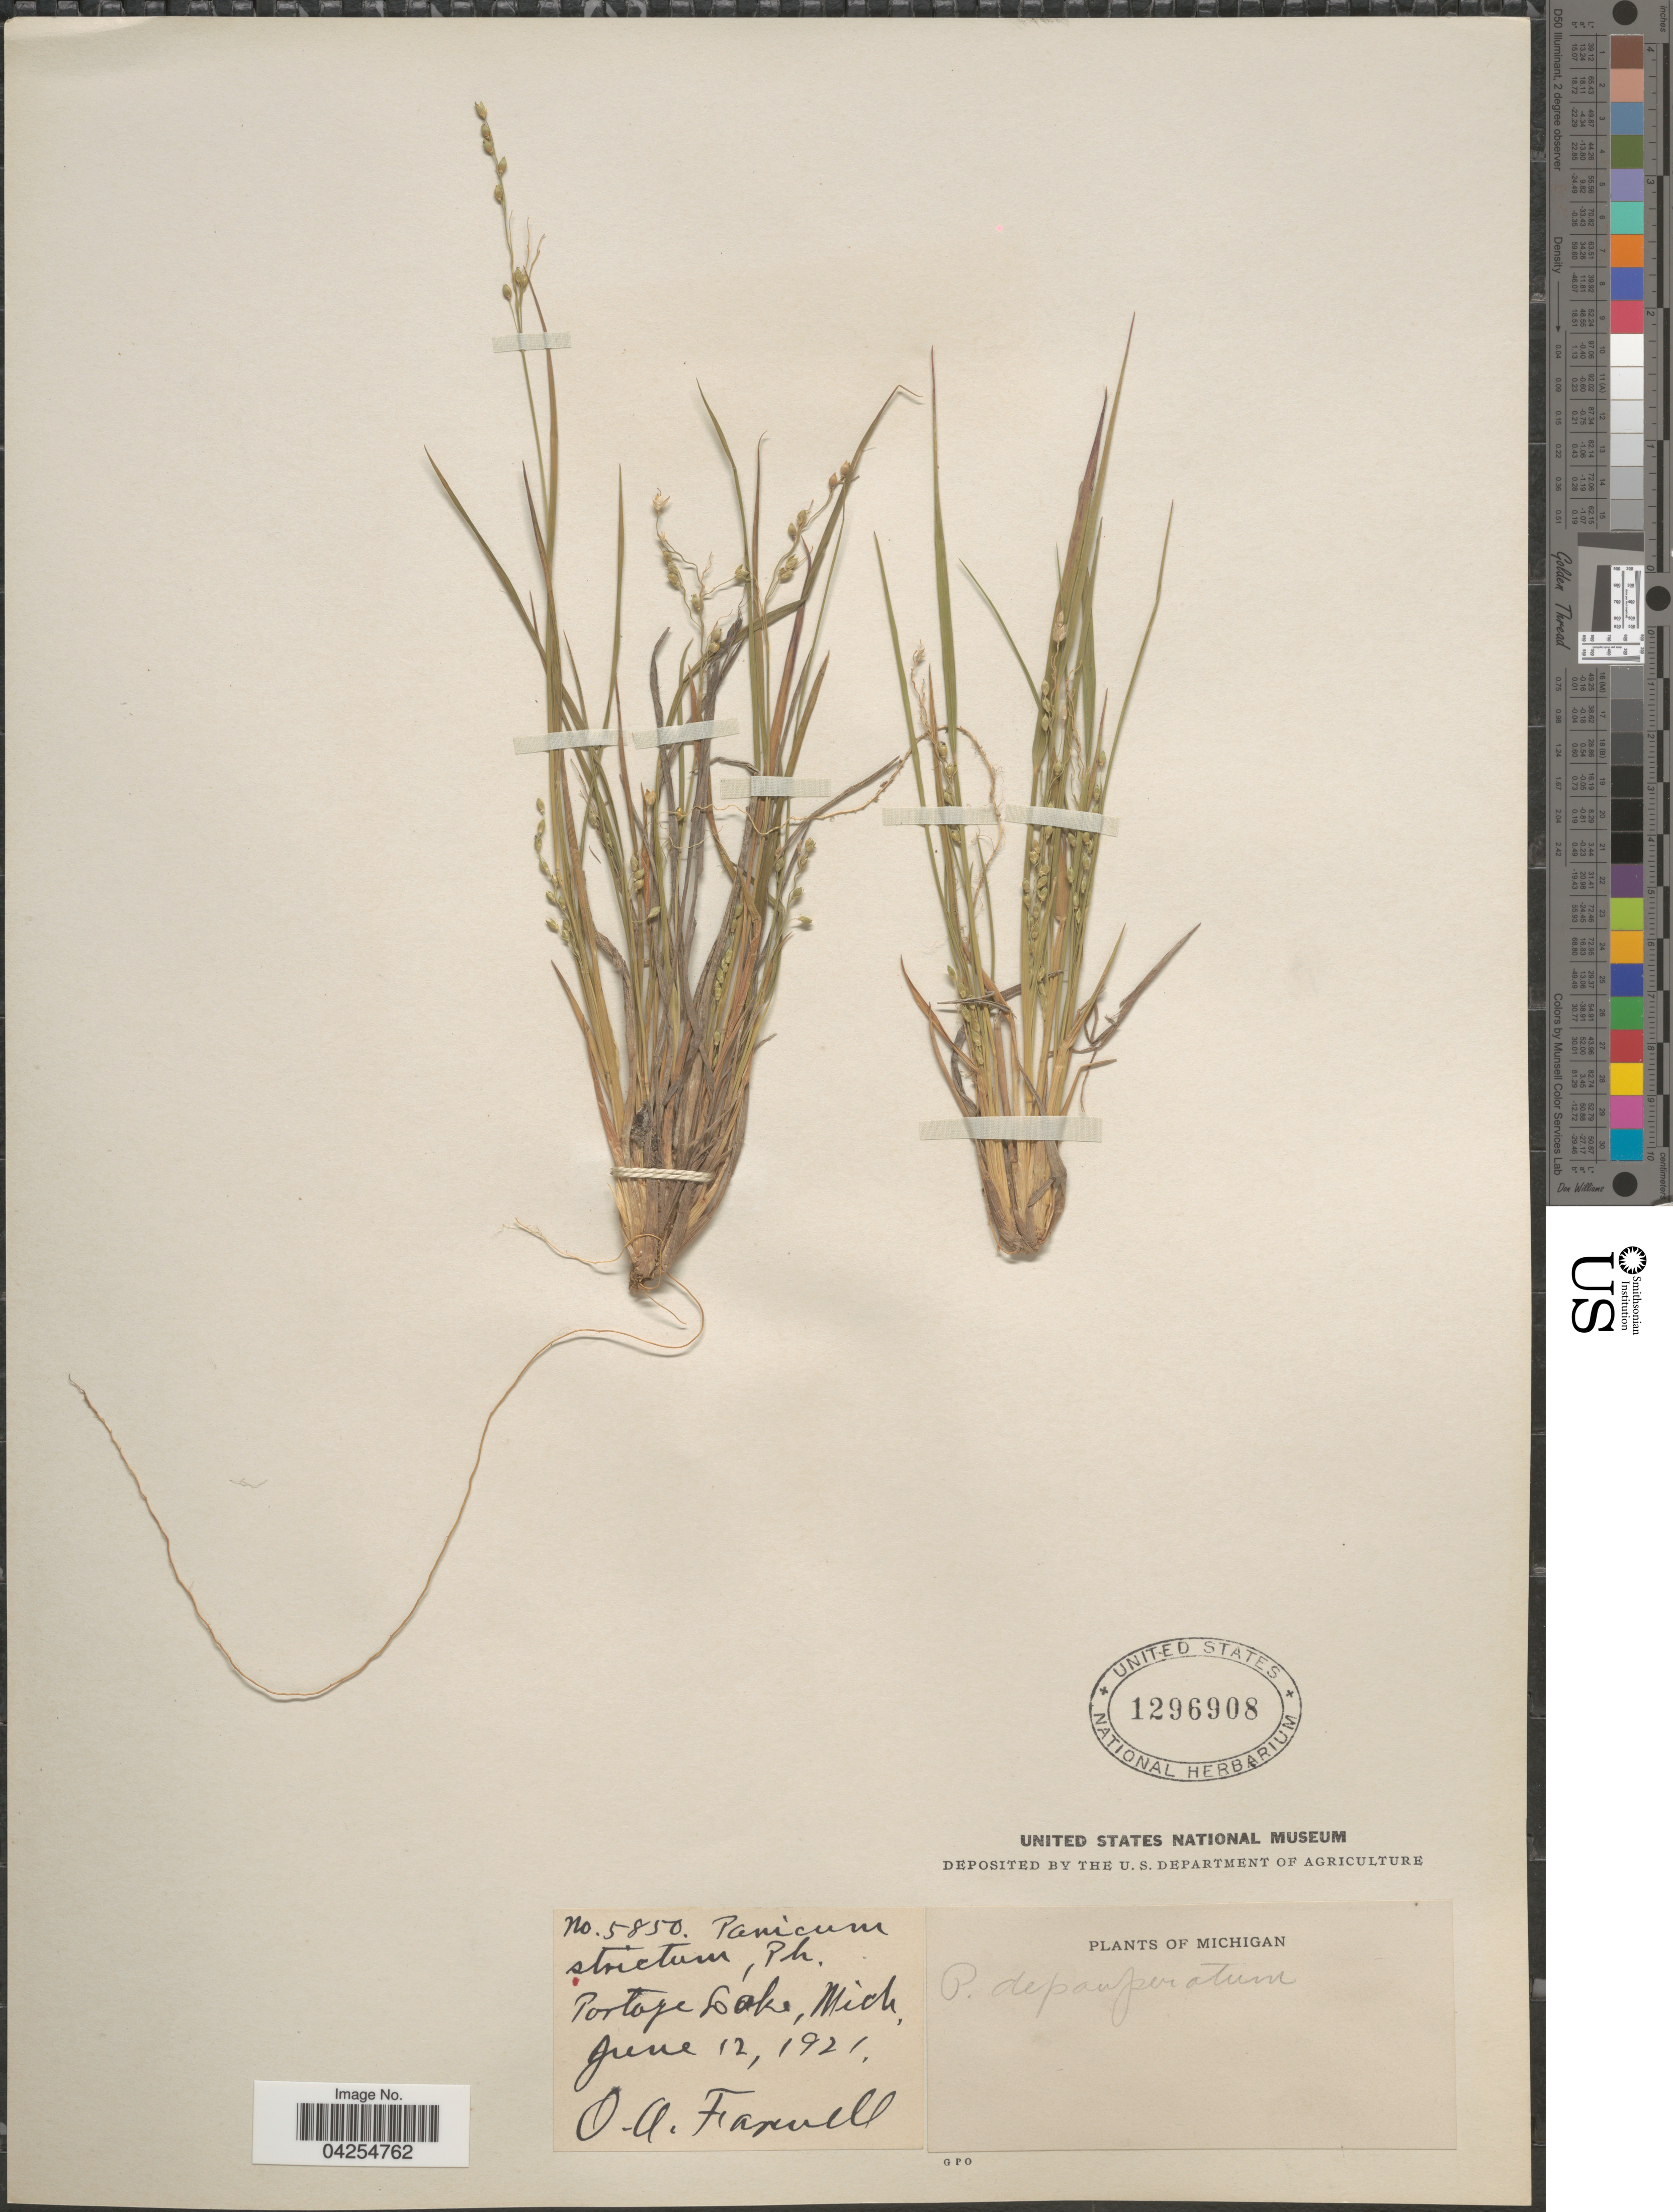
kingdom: Plantae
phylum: Tracheophyta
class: Liliopsida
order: Poales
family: Poaceae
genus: Dichanthelium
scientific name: Dichanthelium depauperatum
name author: (Muhl.) Gould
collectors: O. Farwell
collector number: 5850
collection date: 1921-06-12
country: United States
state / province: Michigan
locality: Portage Lake.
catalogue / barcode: US 1296908